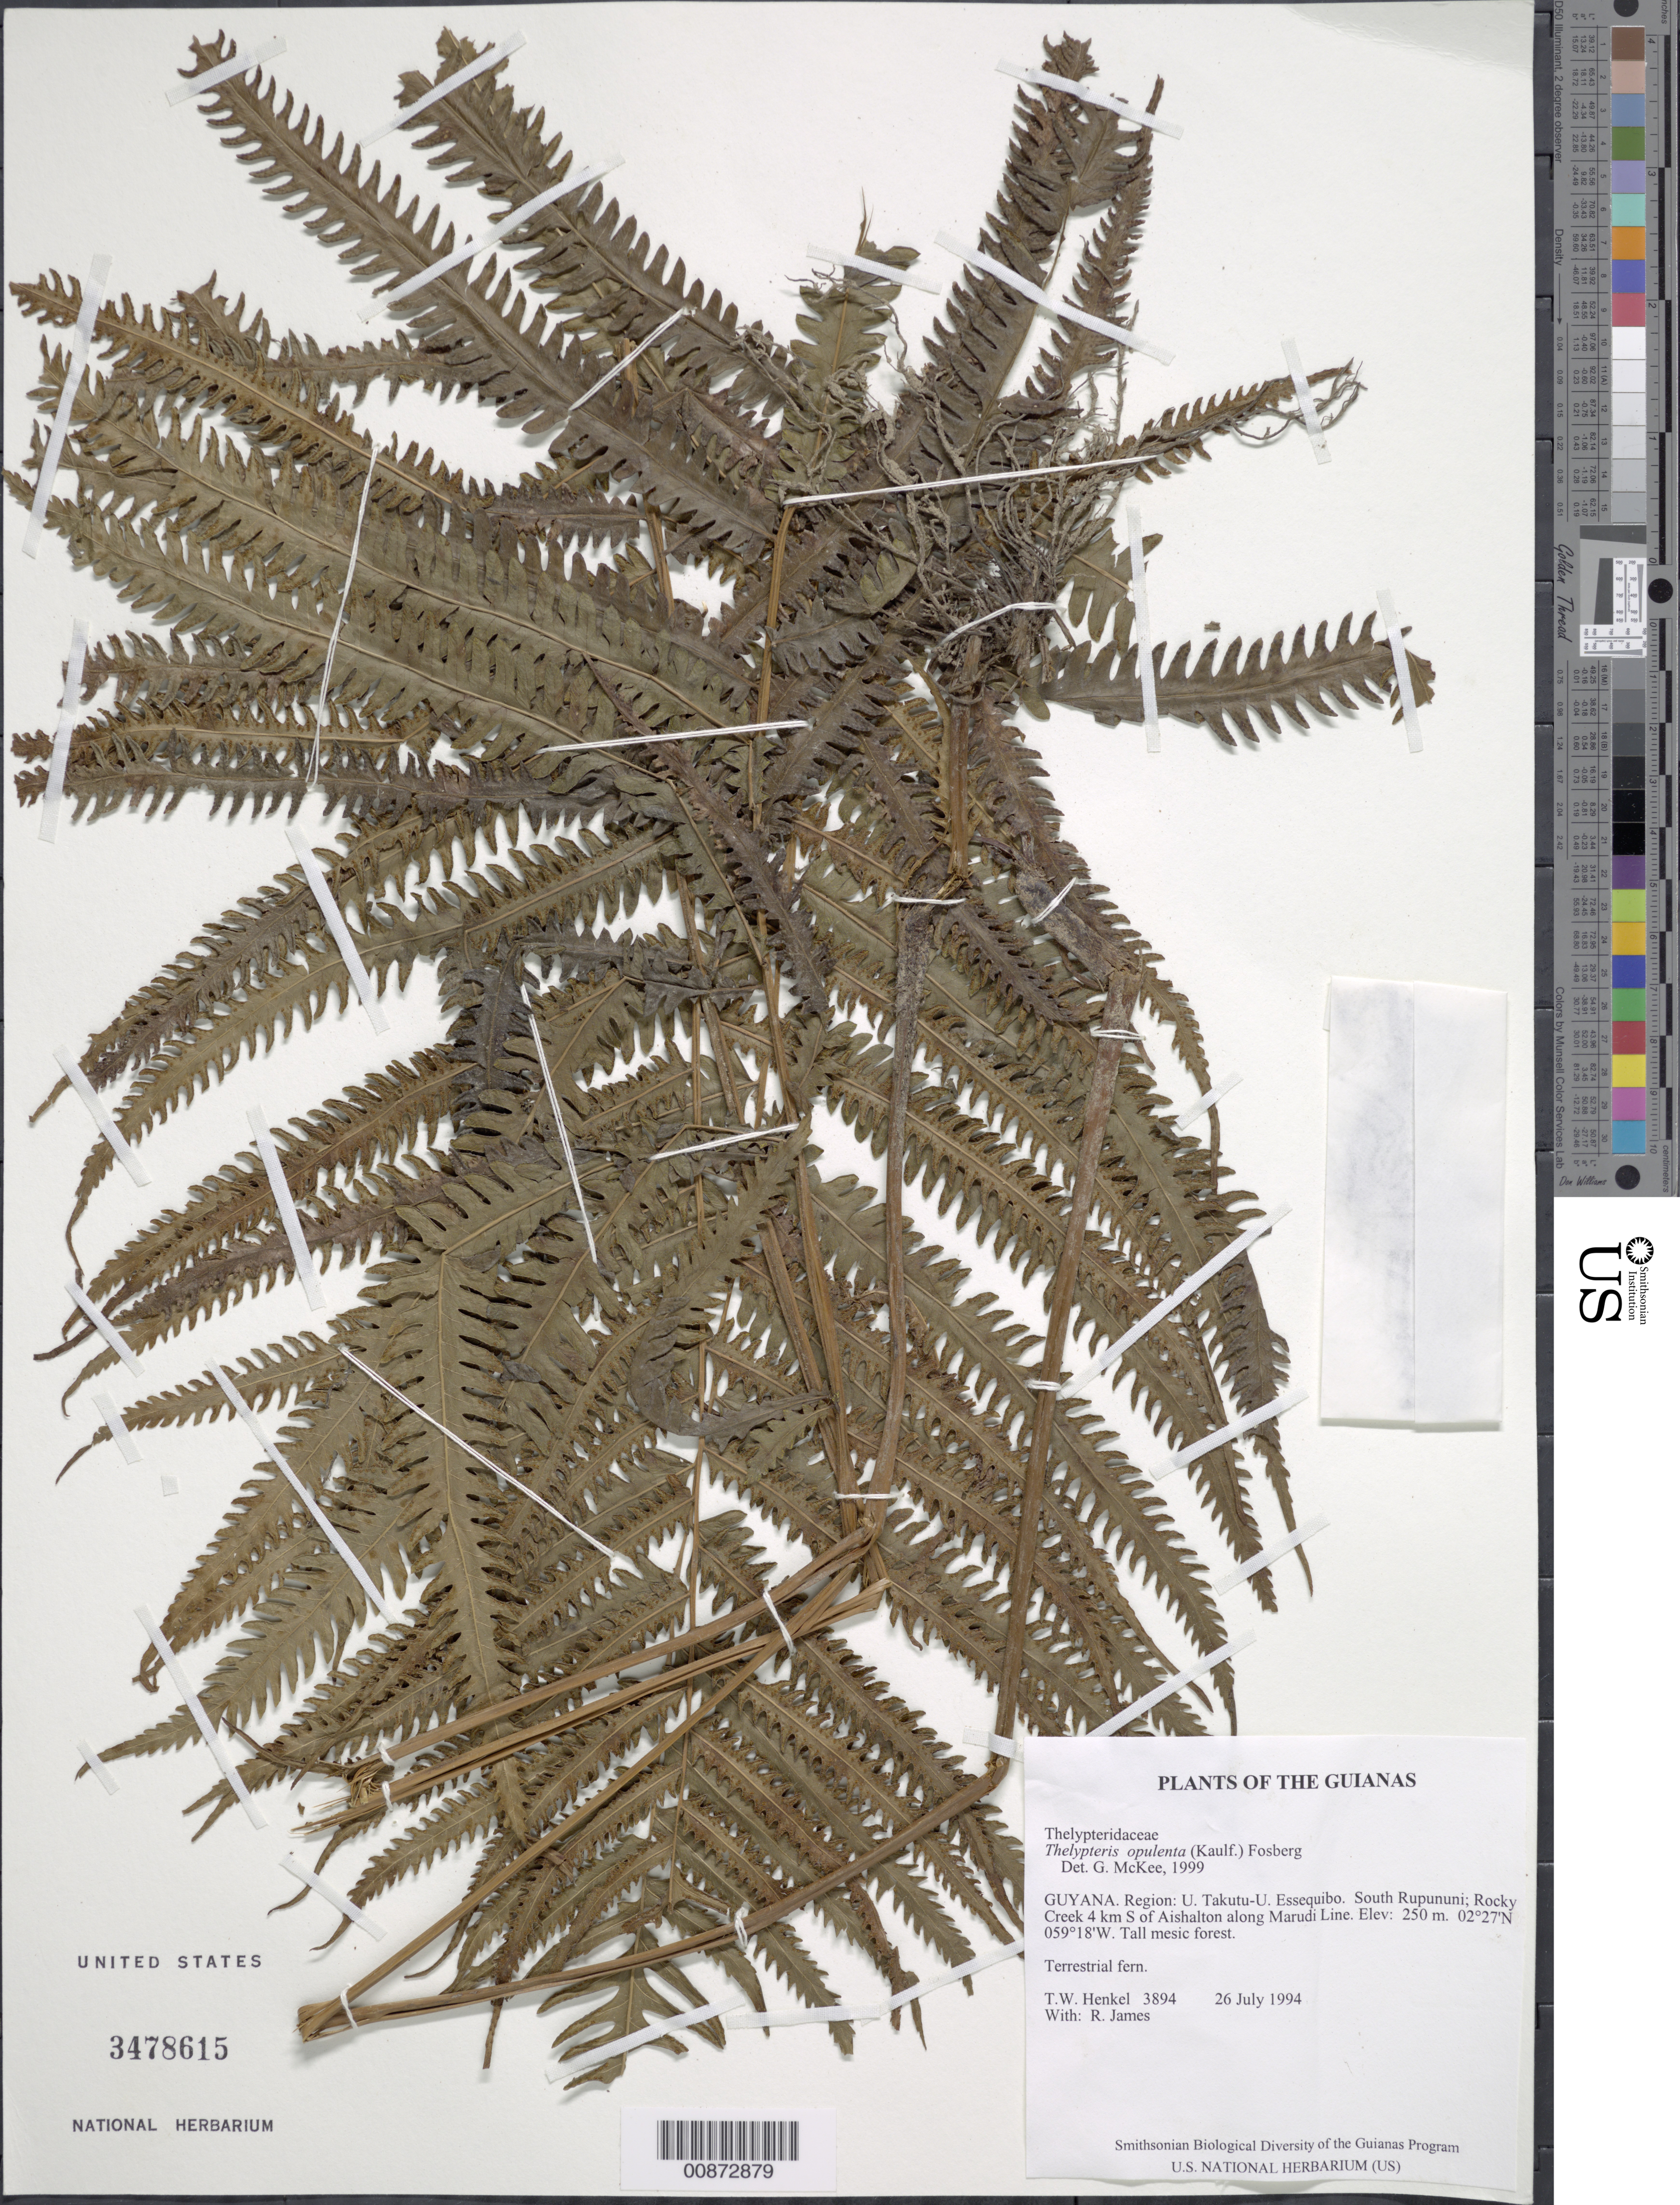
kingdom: Plantae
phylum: Tracheophyta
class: Polypodiopsida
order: Polypodiales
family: Thelypteridaceae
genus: Amphineuron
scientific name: Amphineuron opulentum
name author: (Kaulf.) Holttum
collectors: T. Henkel & R. James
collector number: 3894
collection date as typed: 26 July 1994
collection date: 1994-07-26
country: Guyana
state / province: U. Takutu-U. Essequibo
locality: South Rupununi; Rocky Creek 4 km S of Aishalton along Marudi Line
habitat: Tall mesic forest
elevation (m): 250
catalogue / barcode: US 3478615